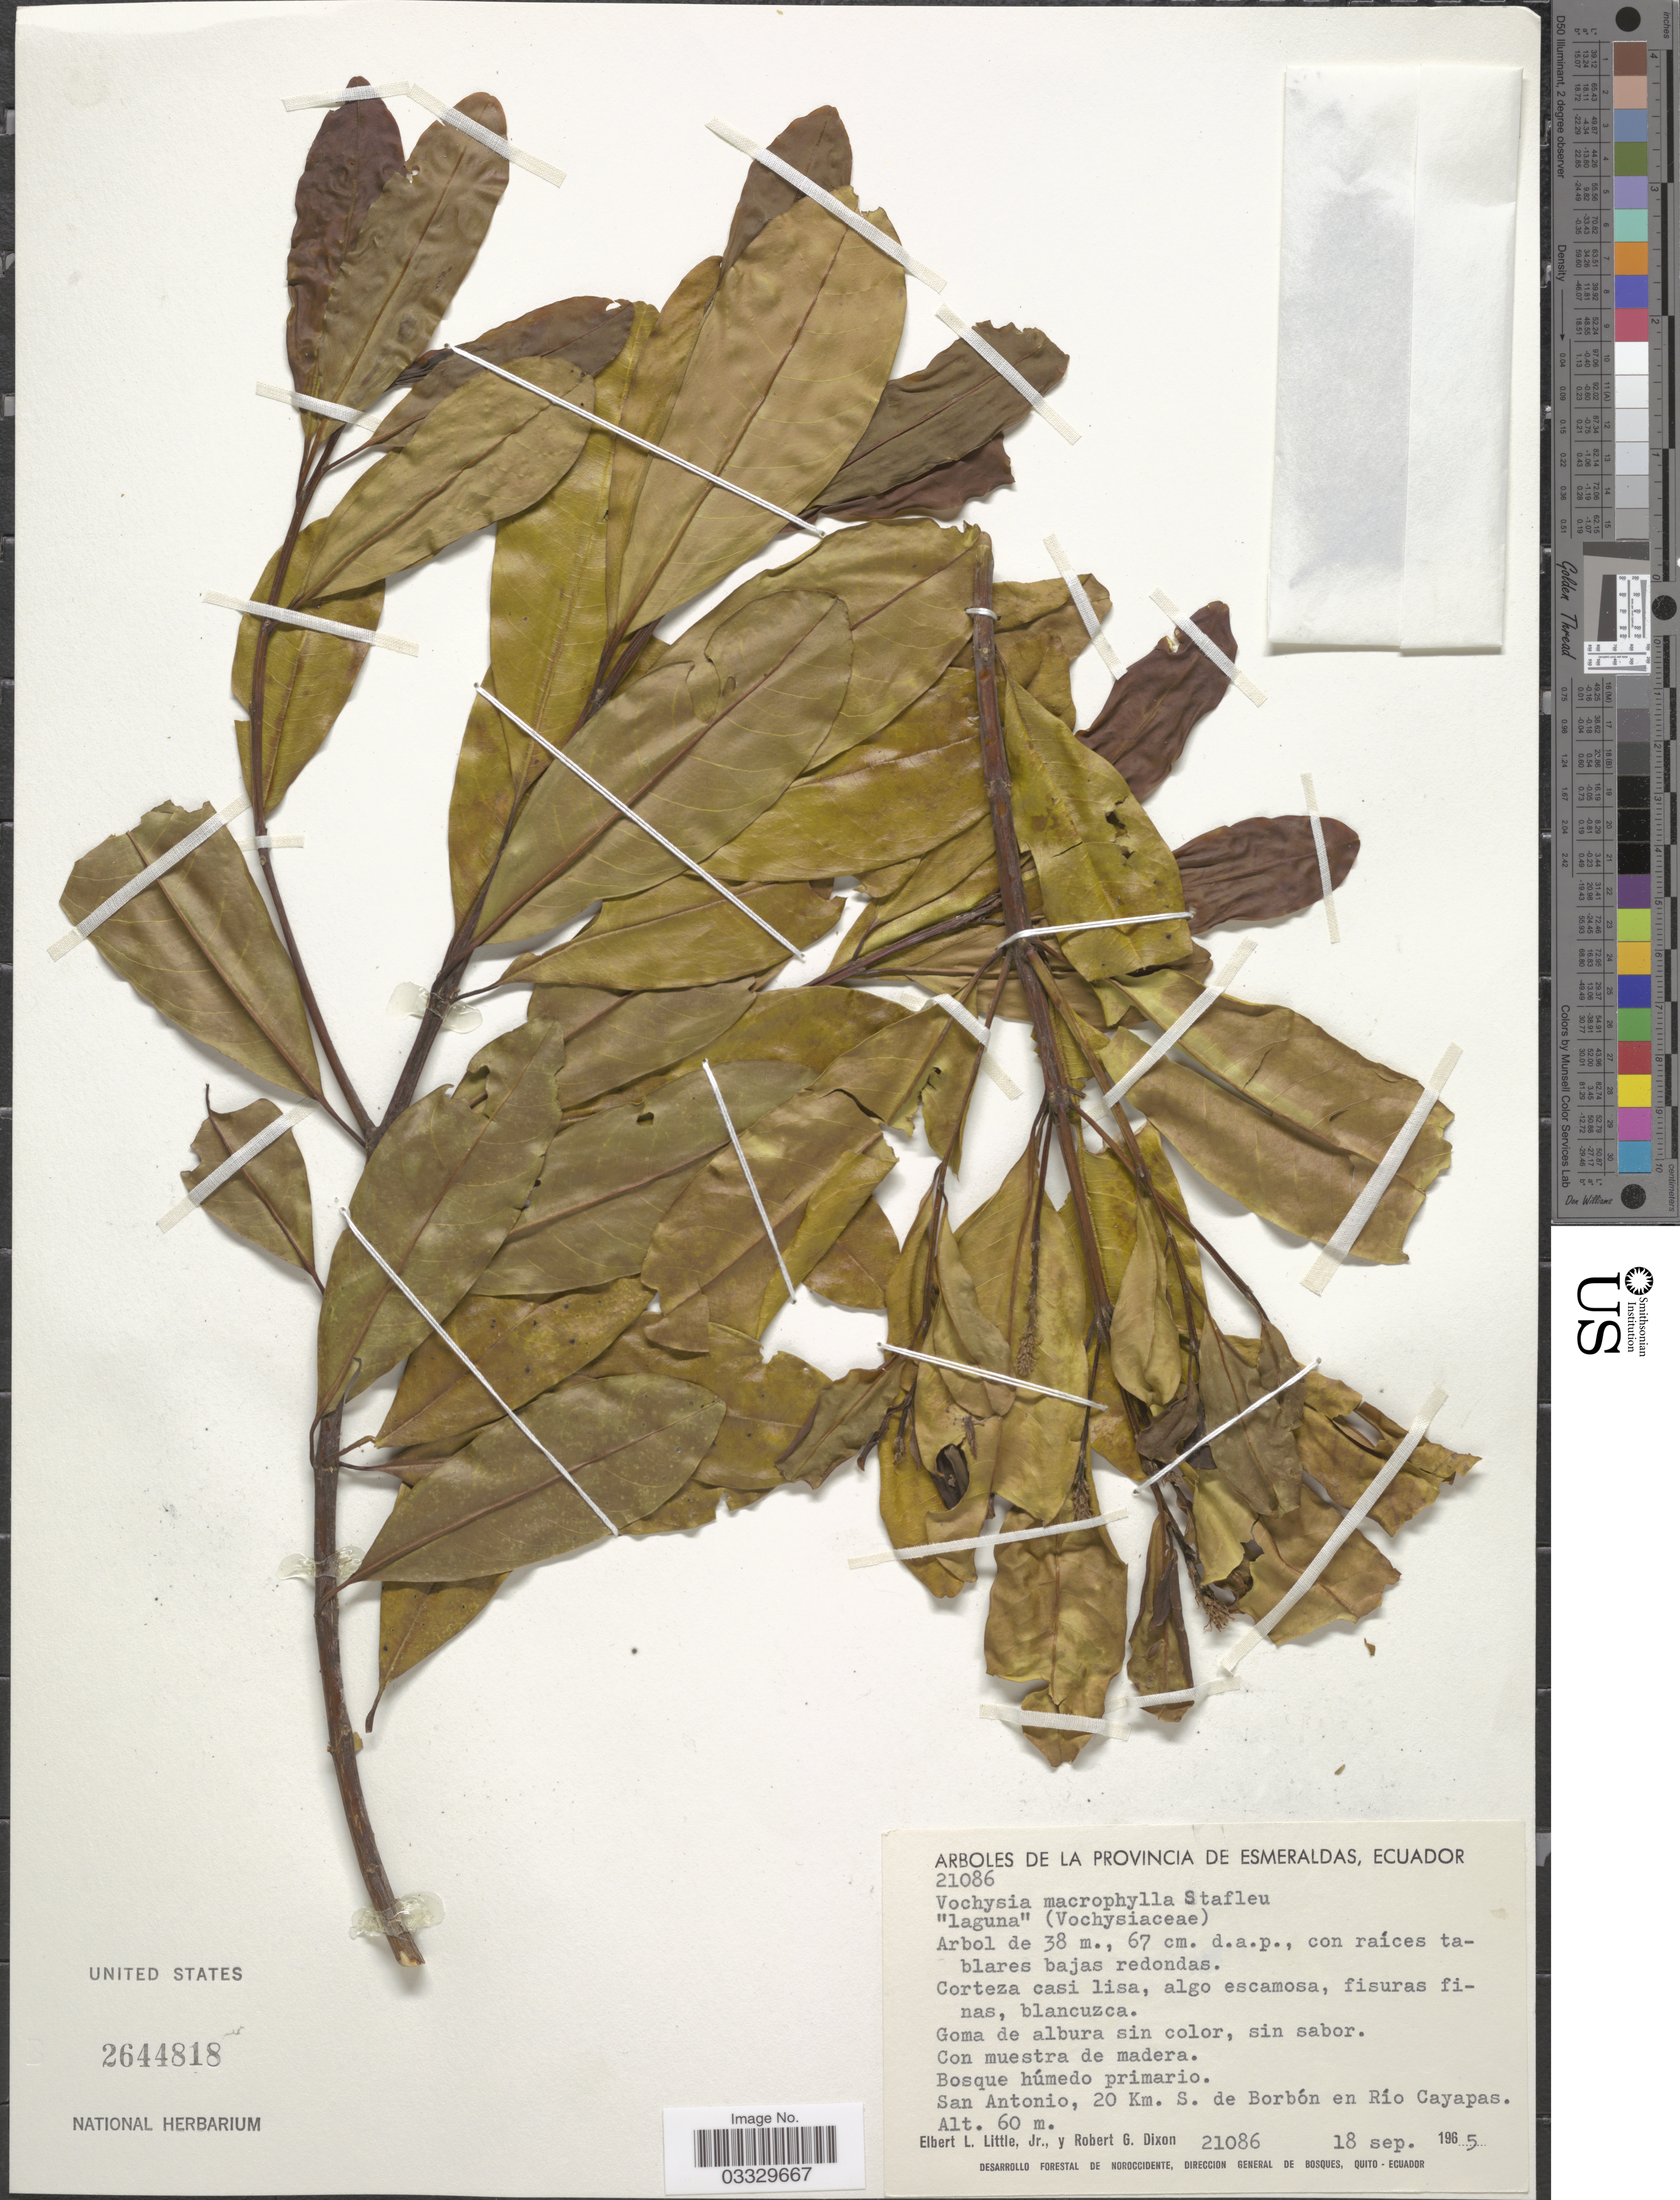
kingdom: Plantae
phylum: Tracheophyta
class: Magnoliopsida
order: Myrtales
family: Vochysiaceae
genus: Vochysia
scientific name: Vochysia macrophylla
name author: Stafleu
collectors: E. L. Little & R. G. Dixon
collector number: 21086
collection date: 1965-09-18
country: Ecuador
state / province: Esmeraldas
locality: San Antonio, 20 Km. S. de Borbón en Río Cayapas.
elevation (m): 60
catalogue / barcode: US 2644818